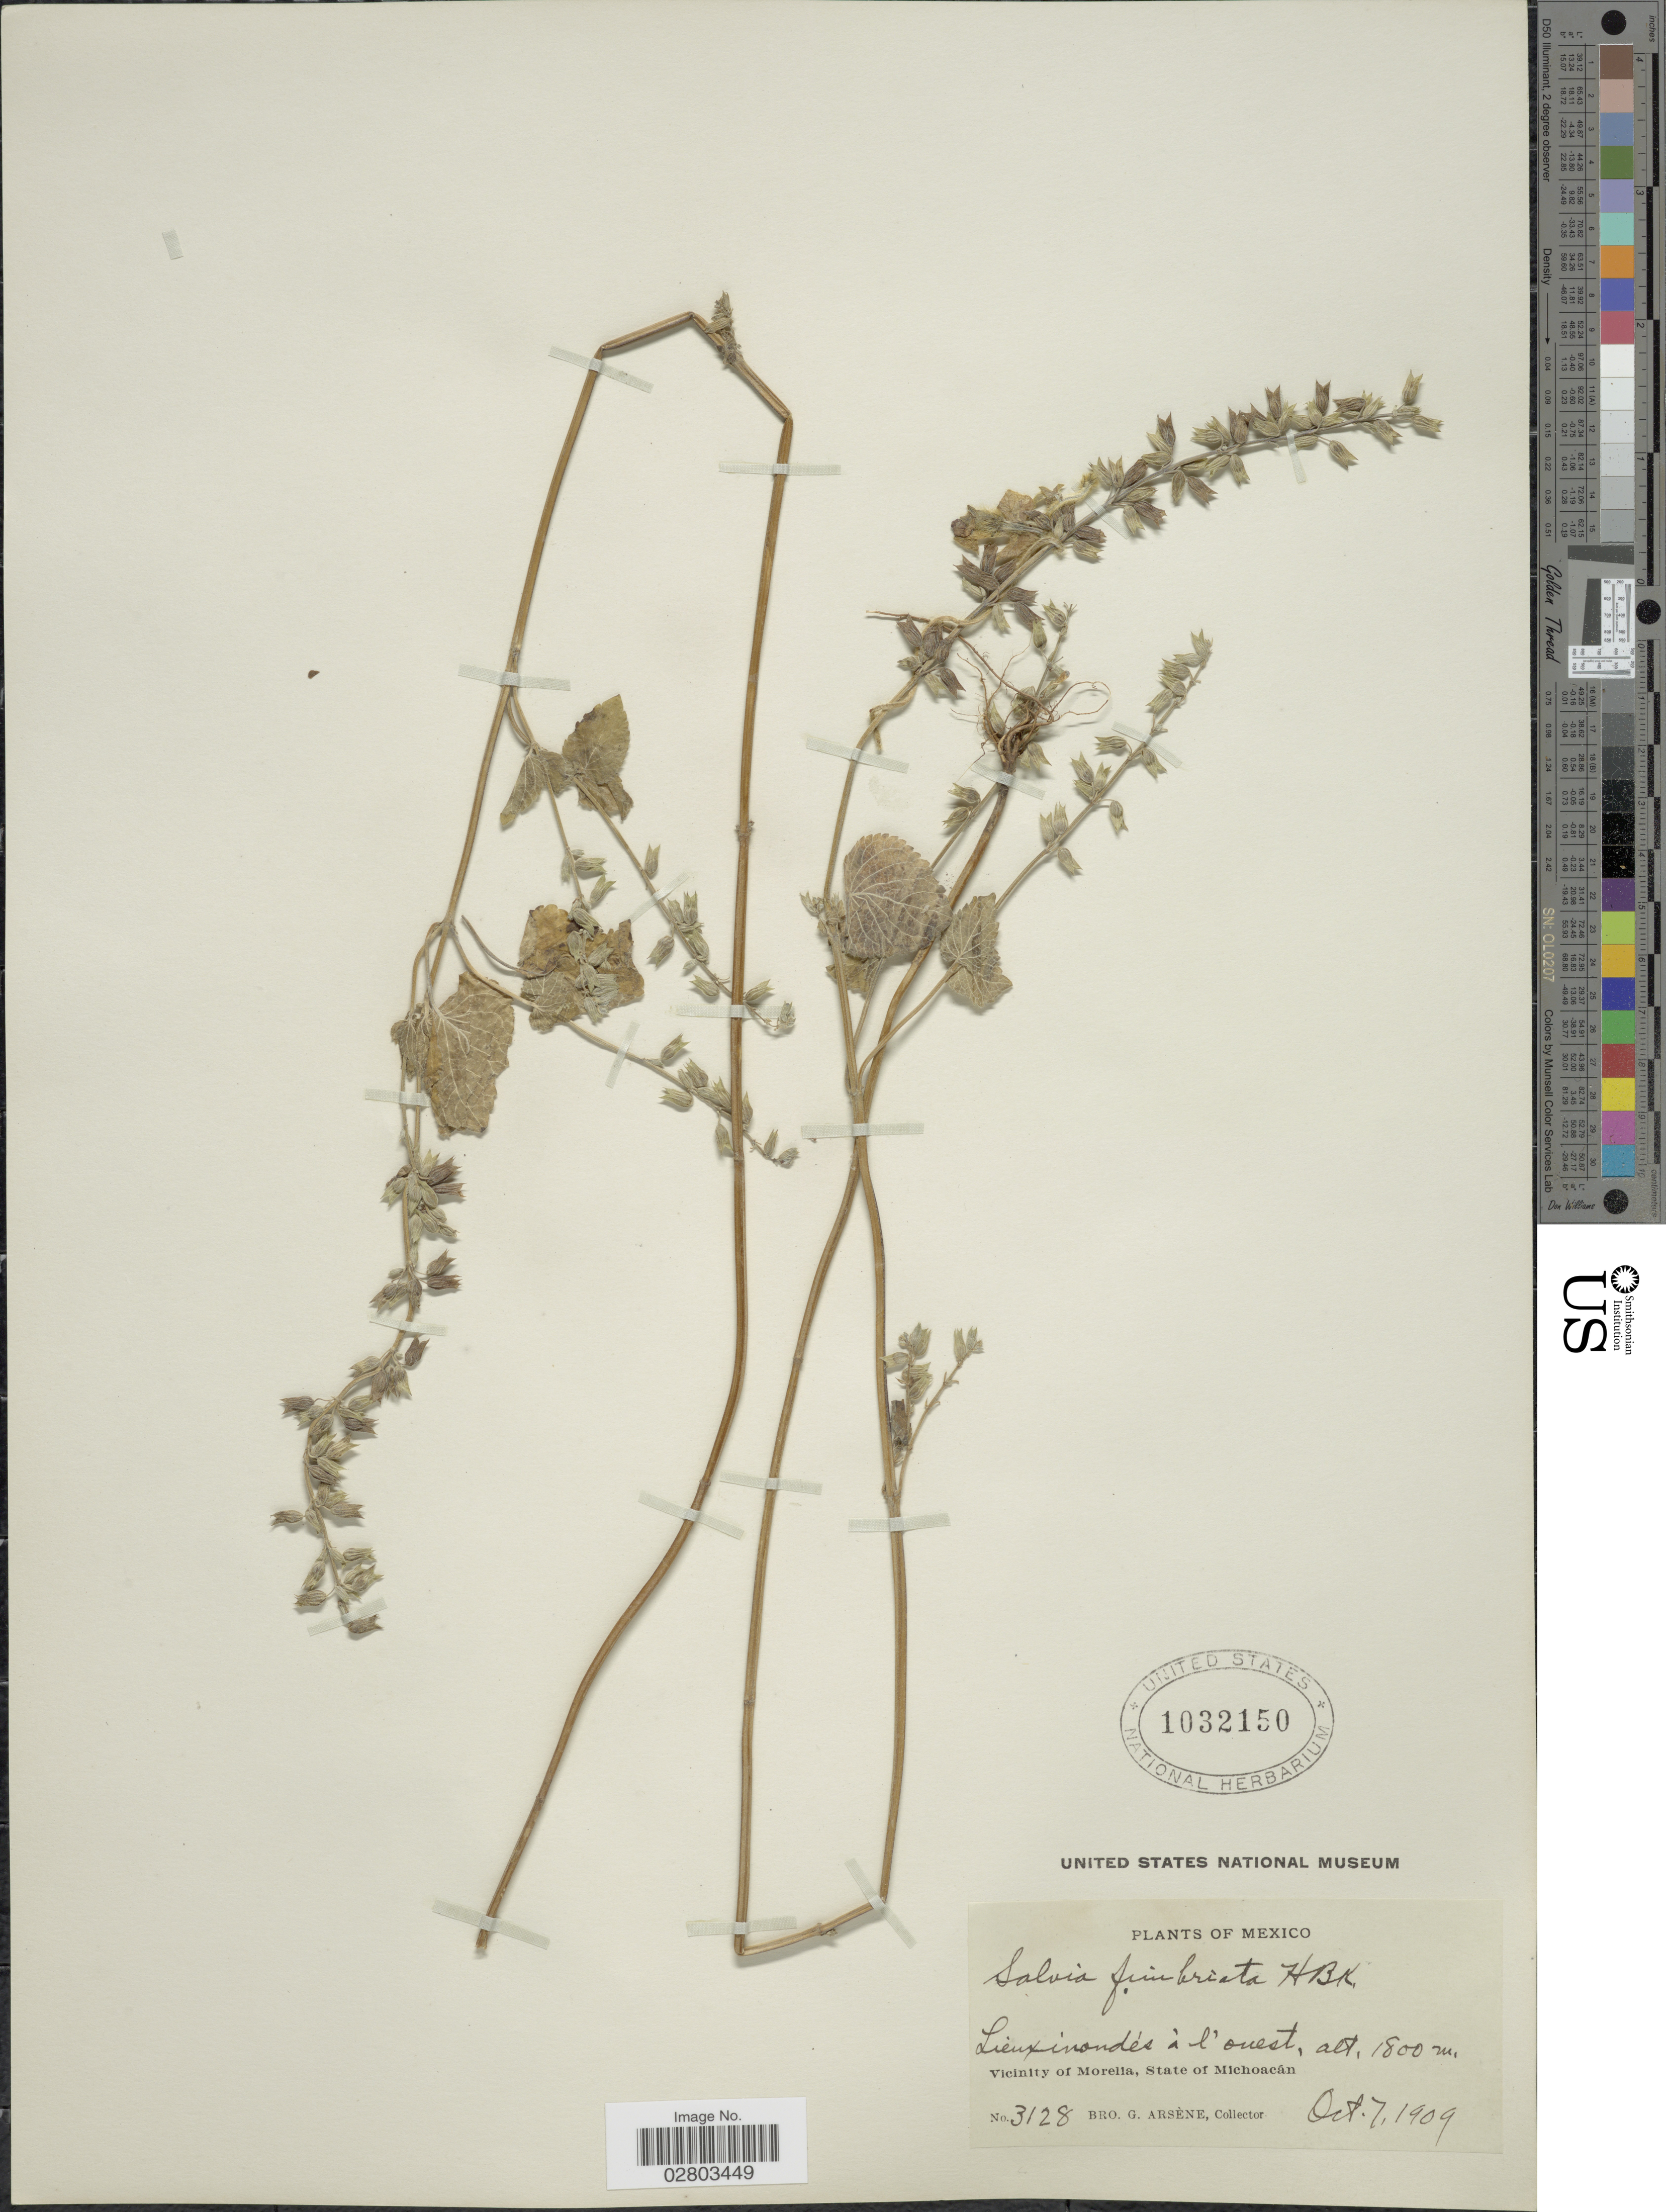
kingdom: Plantae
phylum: Tracheophyta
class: Magnoliopsida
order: Lamiales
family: Lamiaceae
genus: Salvia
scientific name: Salvia tiliifolia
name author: Vahl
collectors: Bro. G. Arsène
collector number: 3128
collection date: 1909-10-07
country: Mexico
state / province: Michoacán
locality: Lieux inondés à l'ouest, Vicinity of Morelia.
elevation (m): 1800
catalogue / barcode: US 1032150